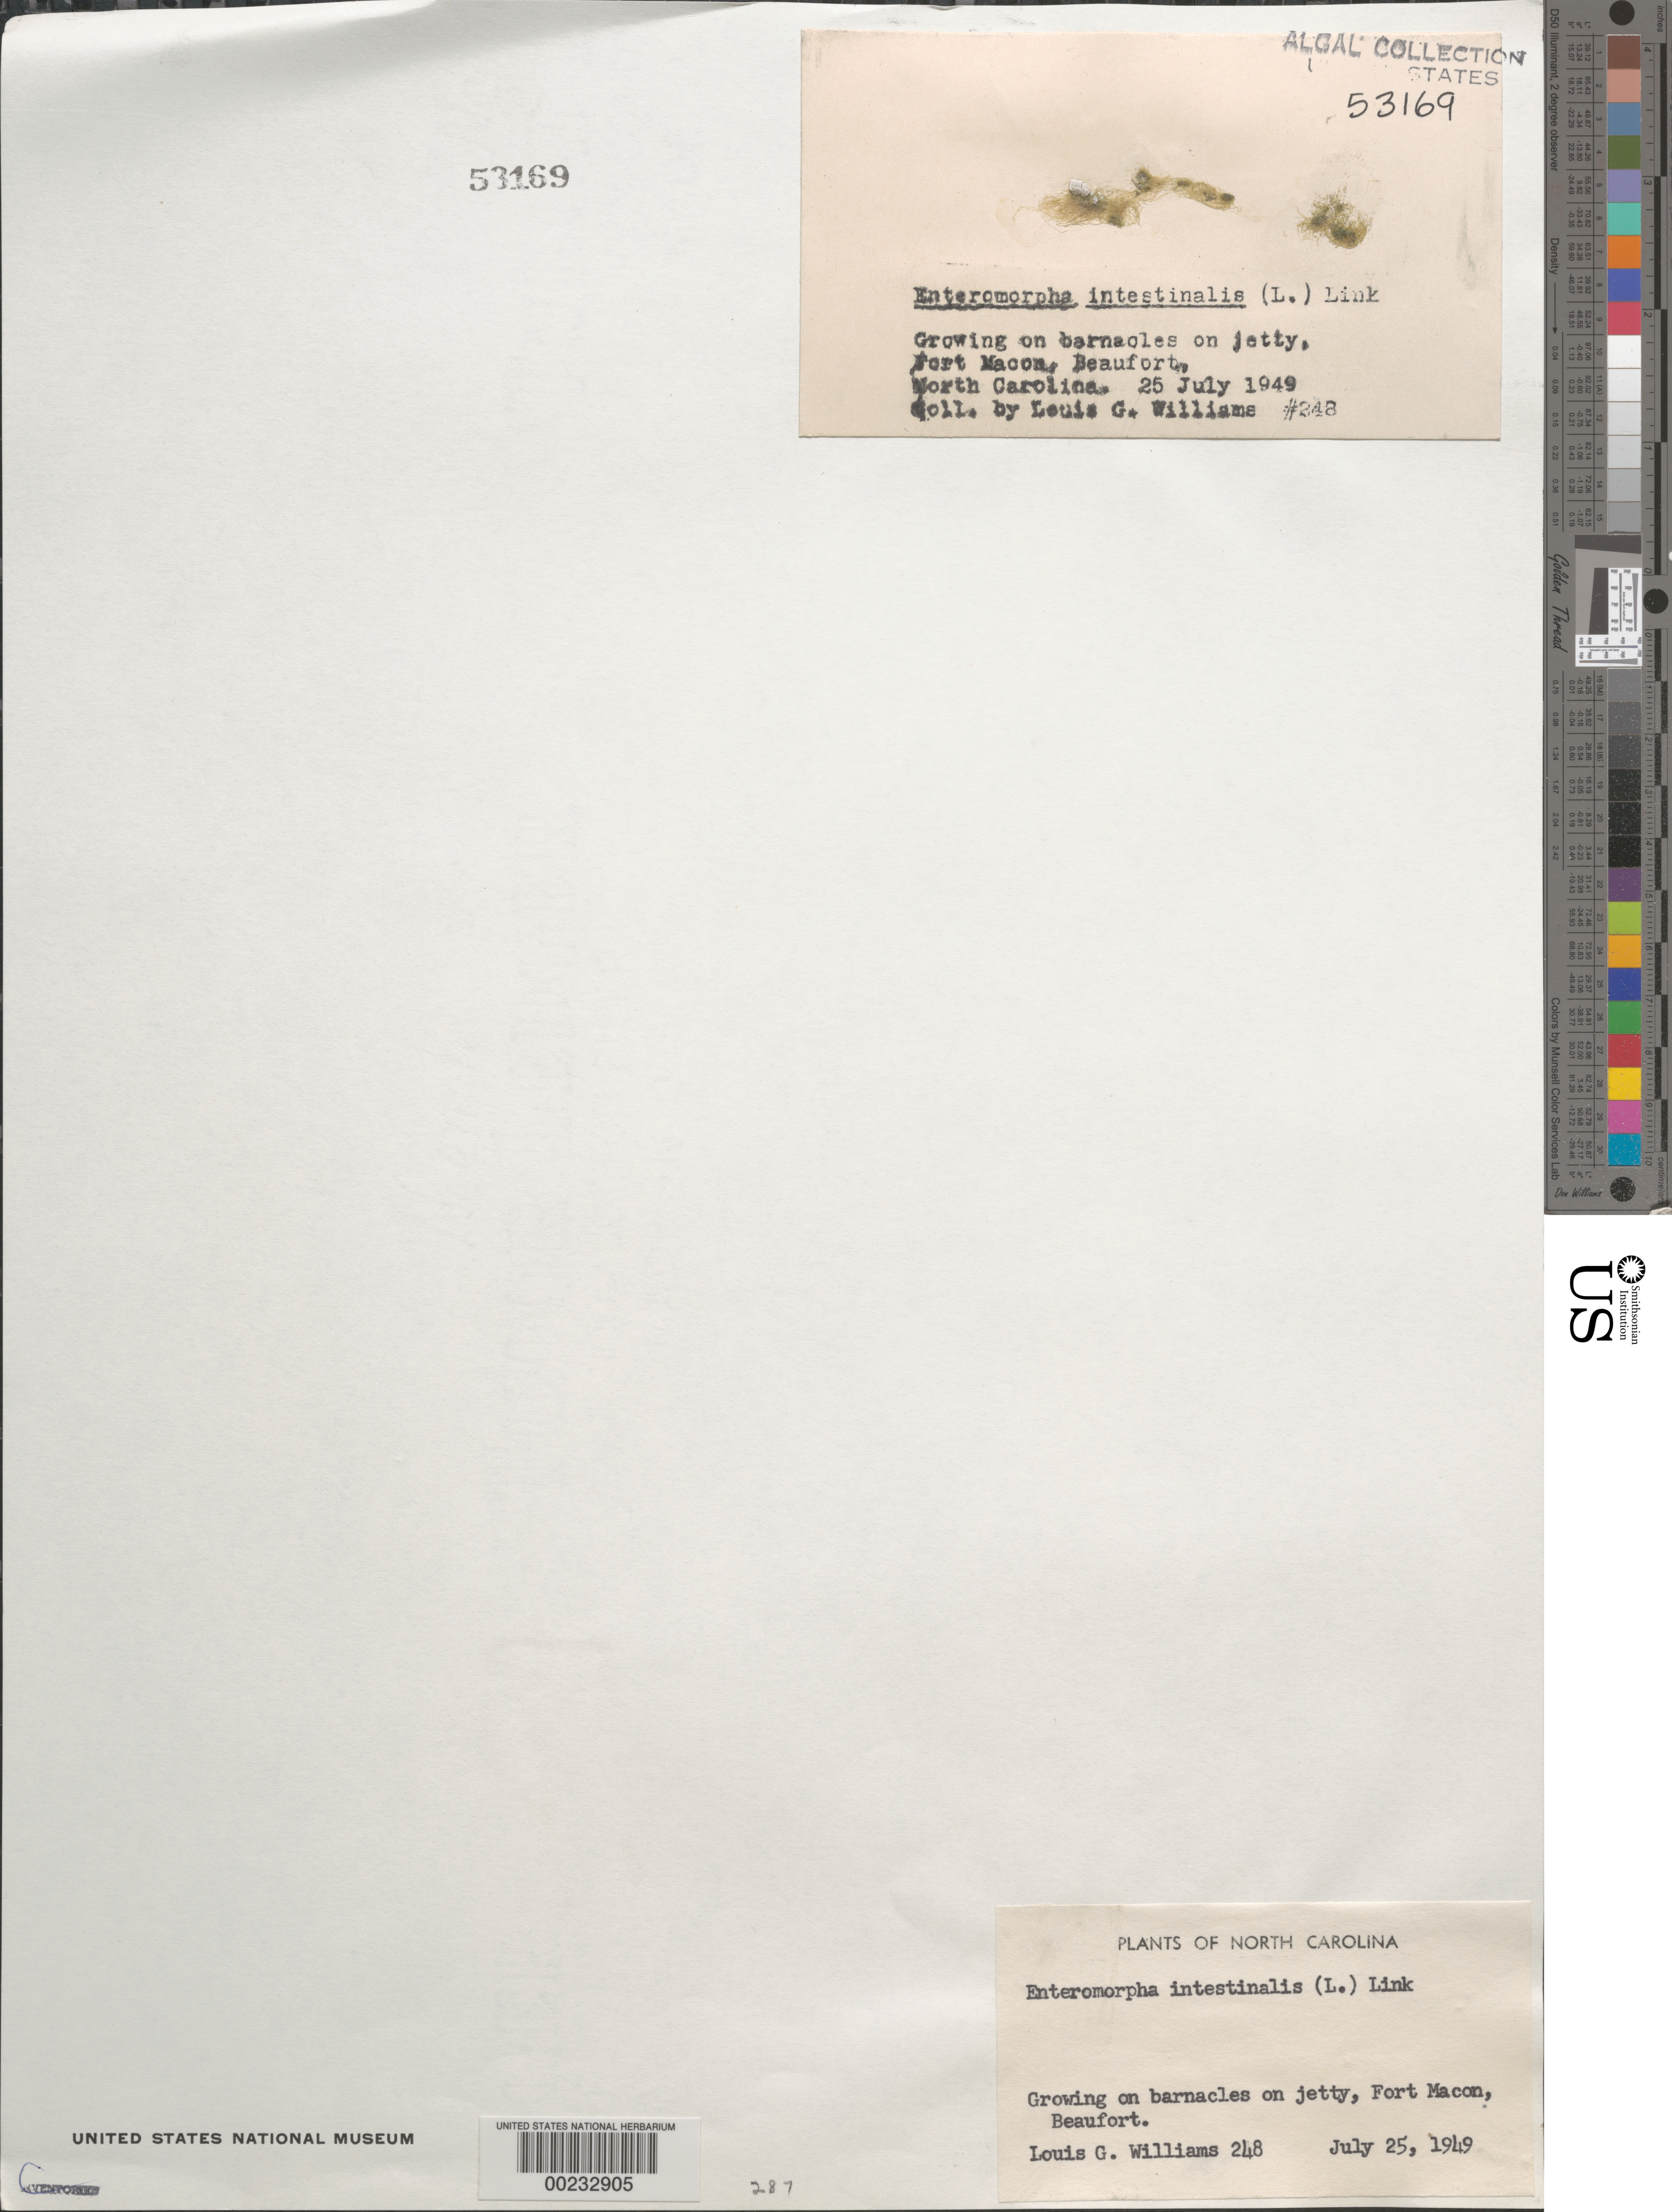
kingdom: Plantae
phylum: Chlorophyta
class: Ulvophyceae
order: Ulvales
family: Ulvaceae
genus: Ulva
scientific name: Ulva intestinalis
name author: L.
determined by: Algae name updating Project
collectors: L. G. Williams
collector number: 248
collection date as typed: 25 Jul 1949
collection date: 1949-07-25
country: United States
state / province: North Carolina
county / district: Carteret County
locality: Beaufort, Fort Macon jetty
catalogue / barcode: US 53169